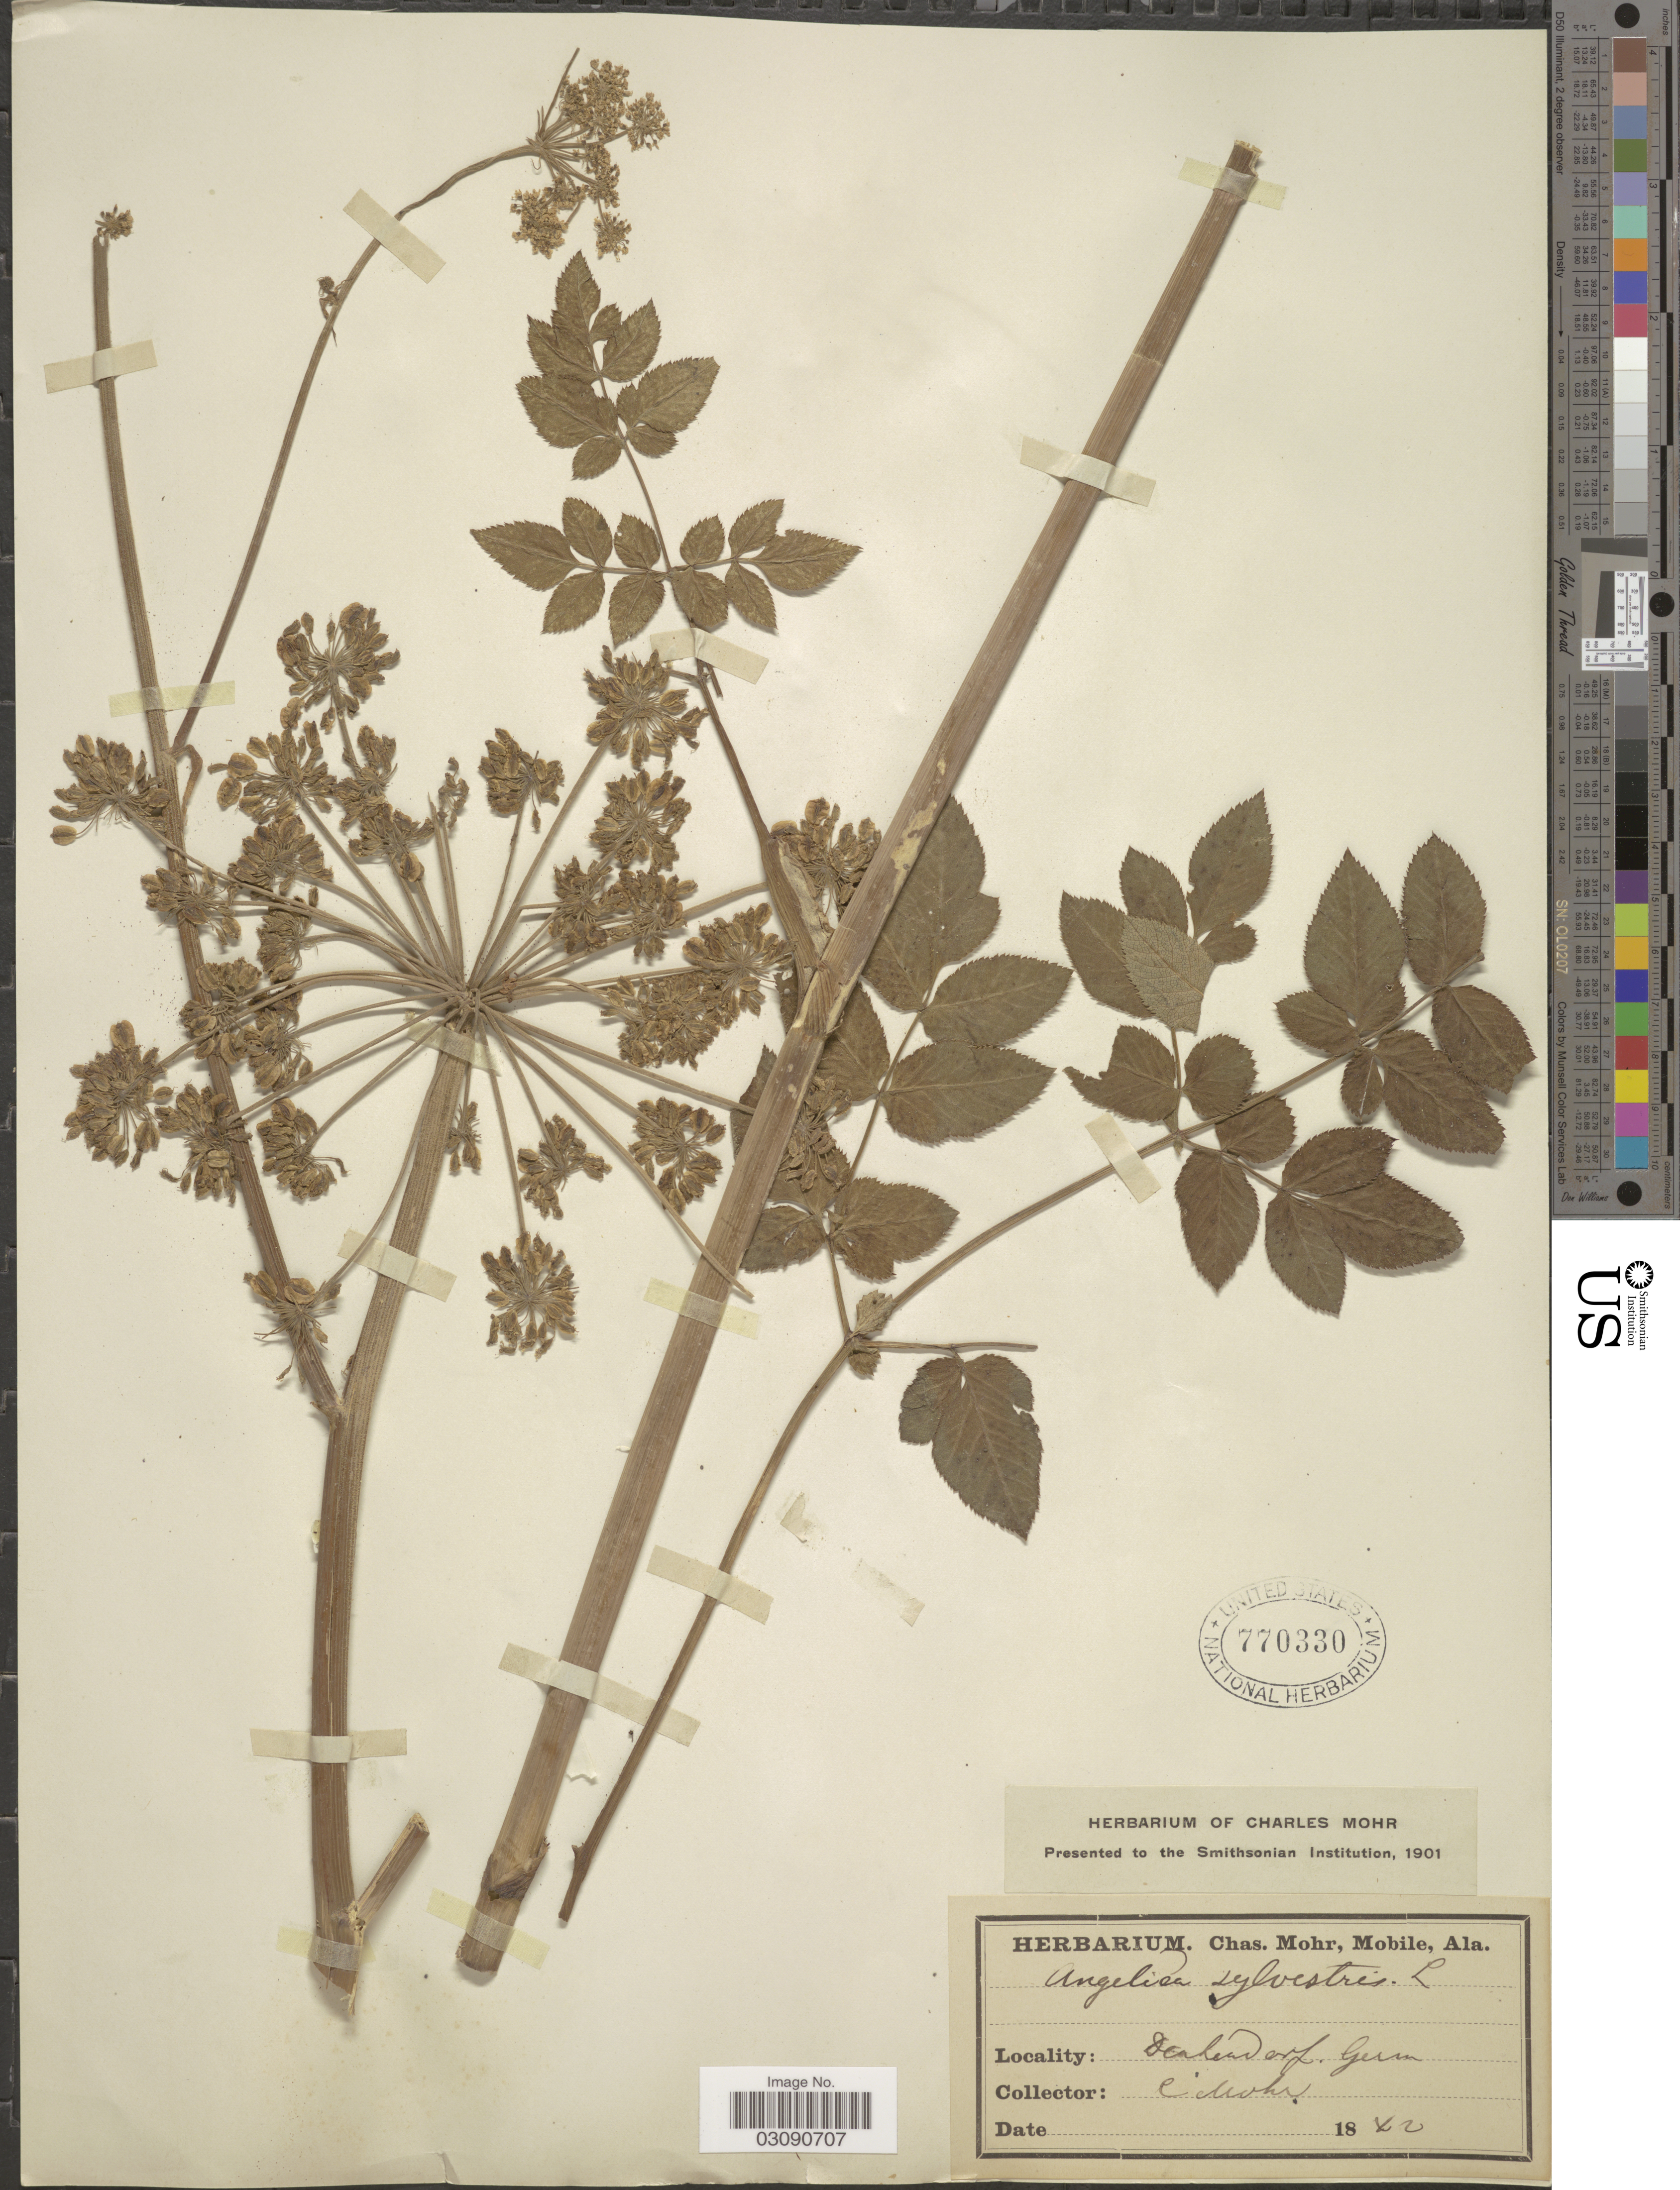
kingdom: Plantae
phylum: Tracheophyta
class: Magnoliopsida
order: Apiales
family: Apiaceae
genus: Angelica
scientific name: Angelica sylvestris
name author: L.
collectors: Mohr, C. T. (herbarium)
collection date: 1842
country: Germany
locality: Denkendorf, Germ.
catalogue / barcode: US 770330